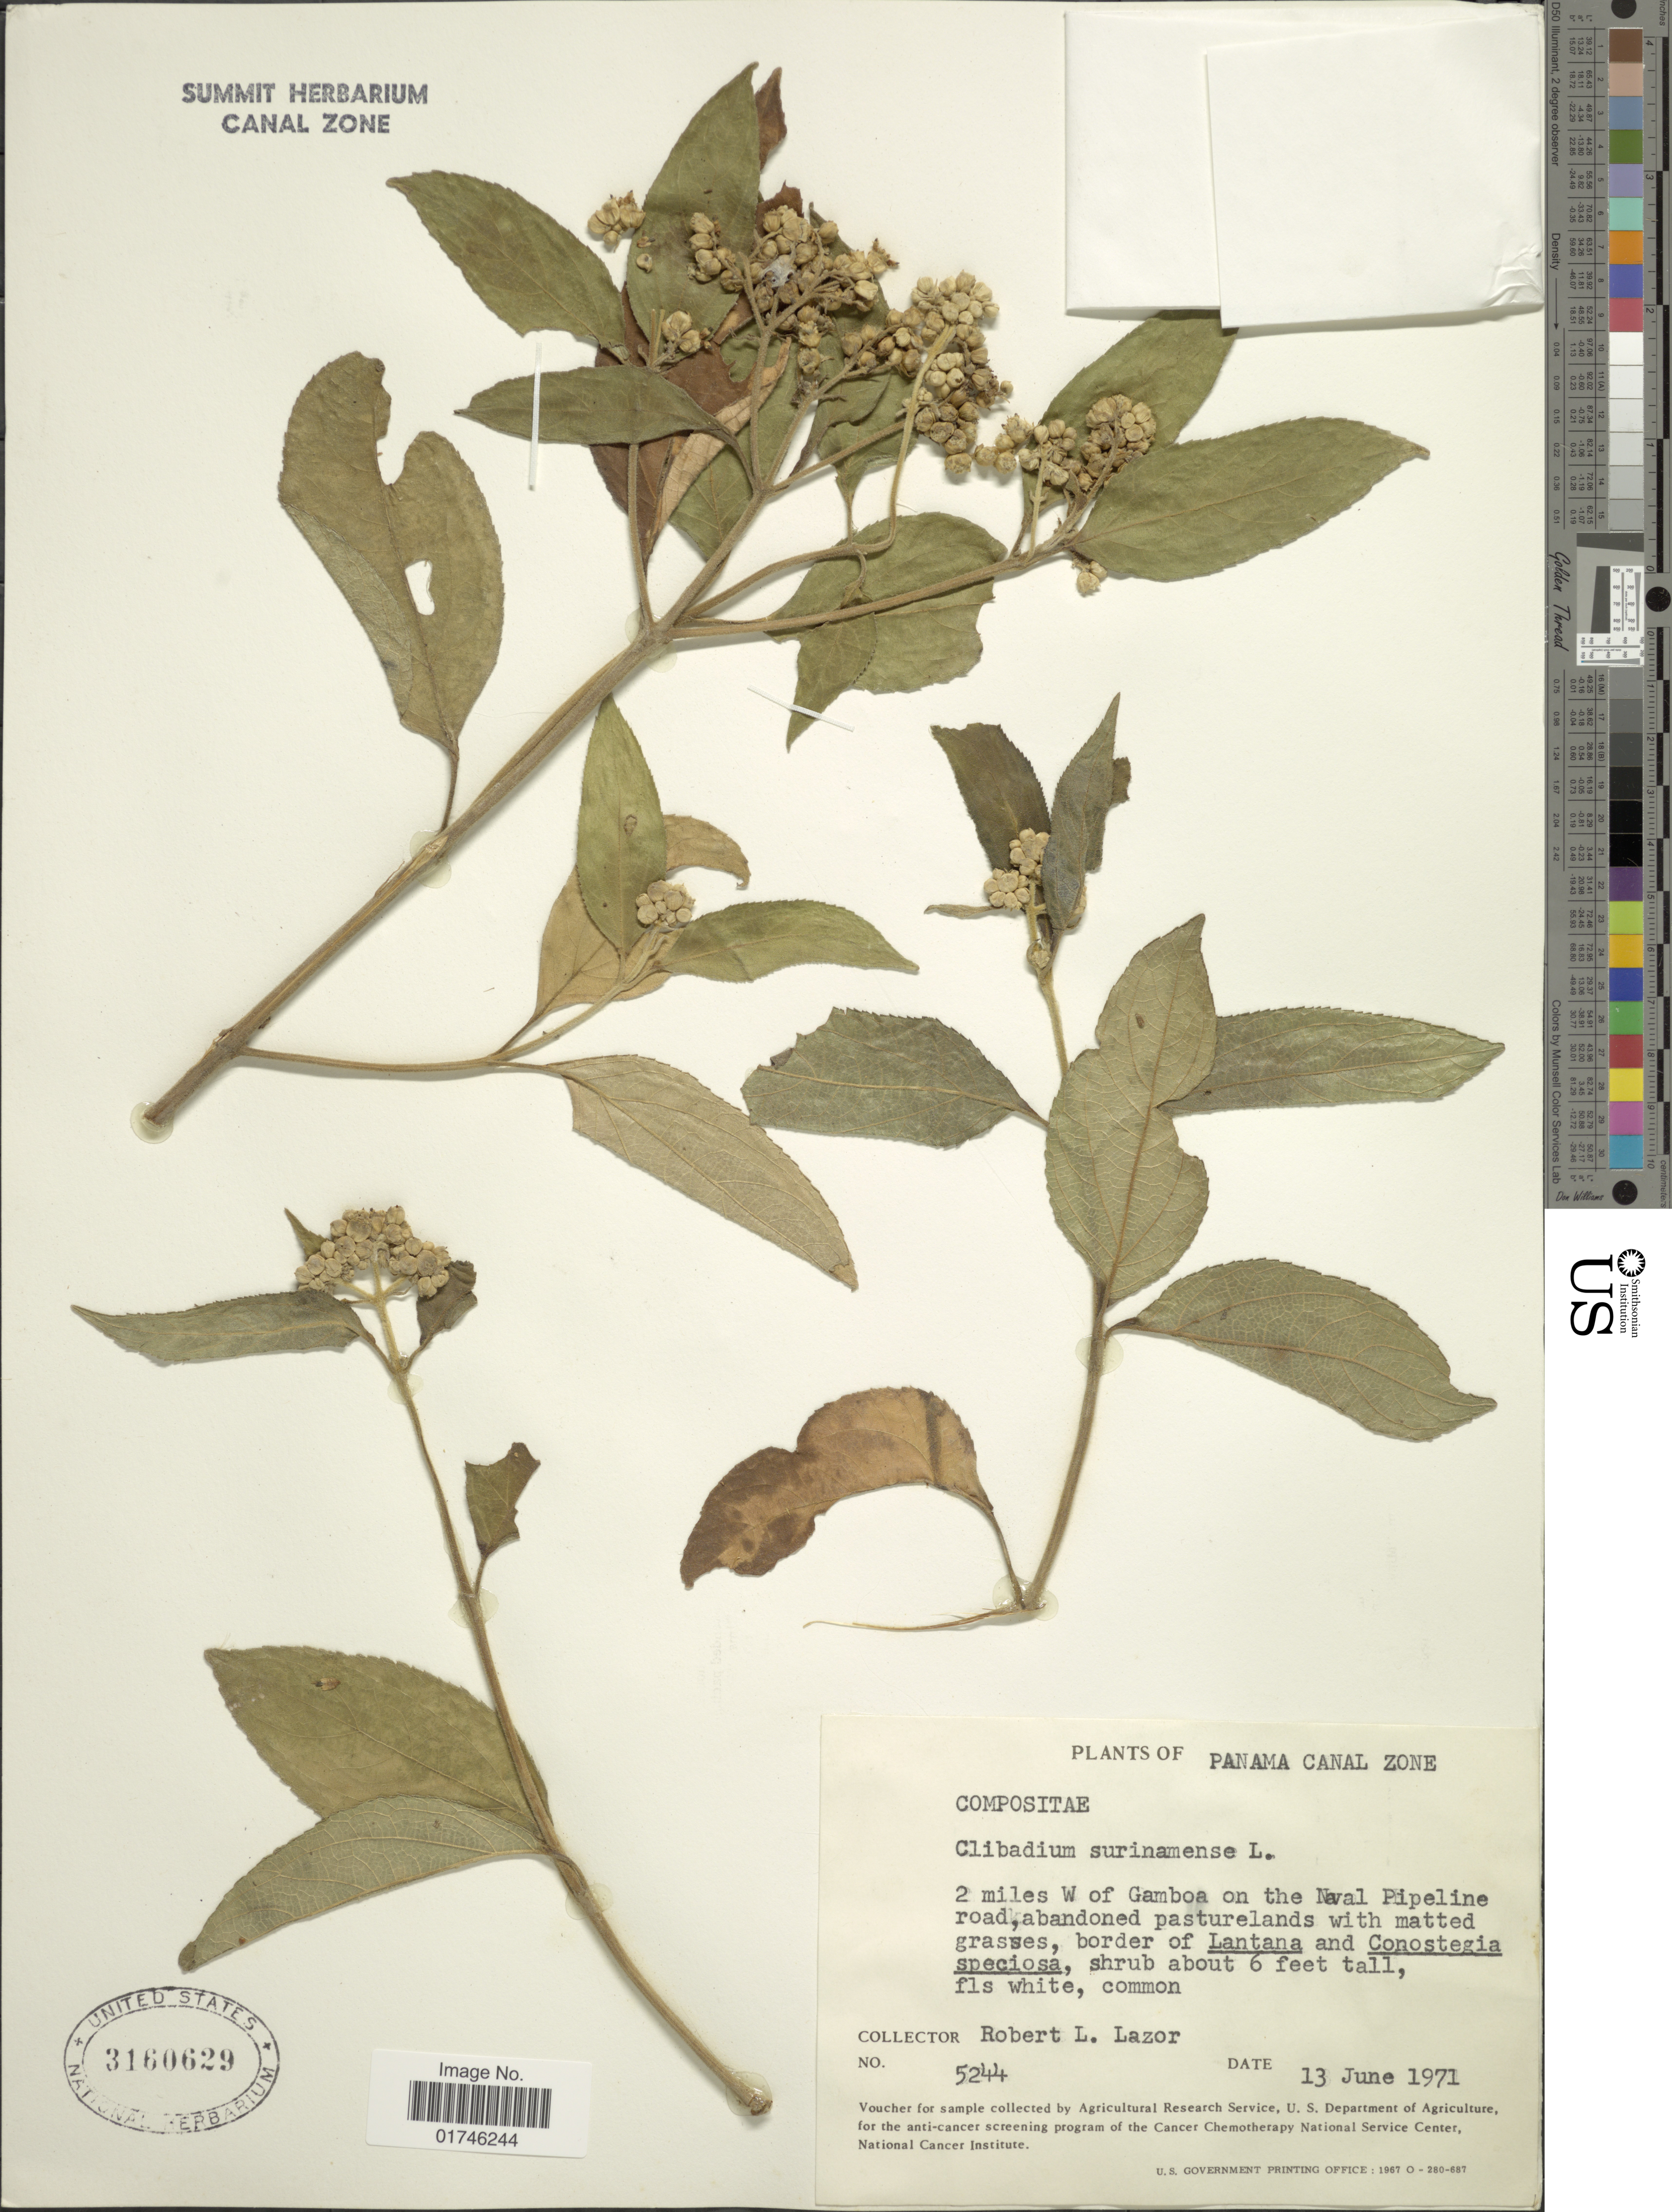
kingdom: Plantae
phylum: Tracheophyta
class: Magnoliopsida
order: Asterales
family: Asteraceae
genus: Clibadium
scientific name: Clibadium surinamense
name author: L.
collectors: R. L. Lazor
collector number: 5244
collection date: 1971-06-13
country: Panama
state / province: Colón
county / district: Canal Zone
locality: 2 miles W of Gamboa on the Naval Pipeline road, abandoned pasturelands with matted grasses, border of Lantana and Conosregia speciosa.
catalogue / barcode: US 3160629